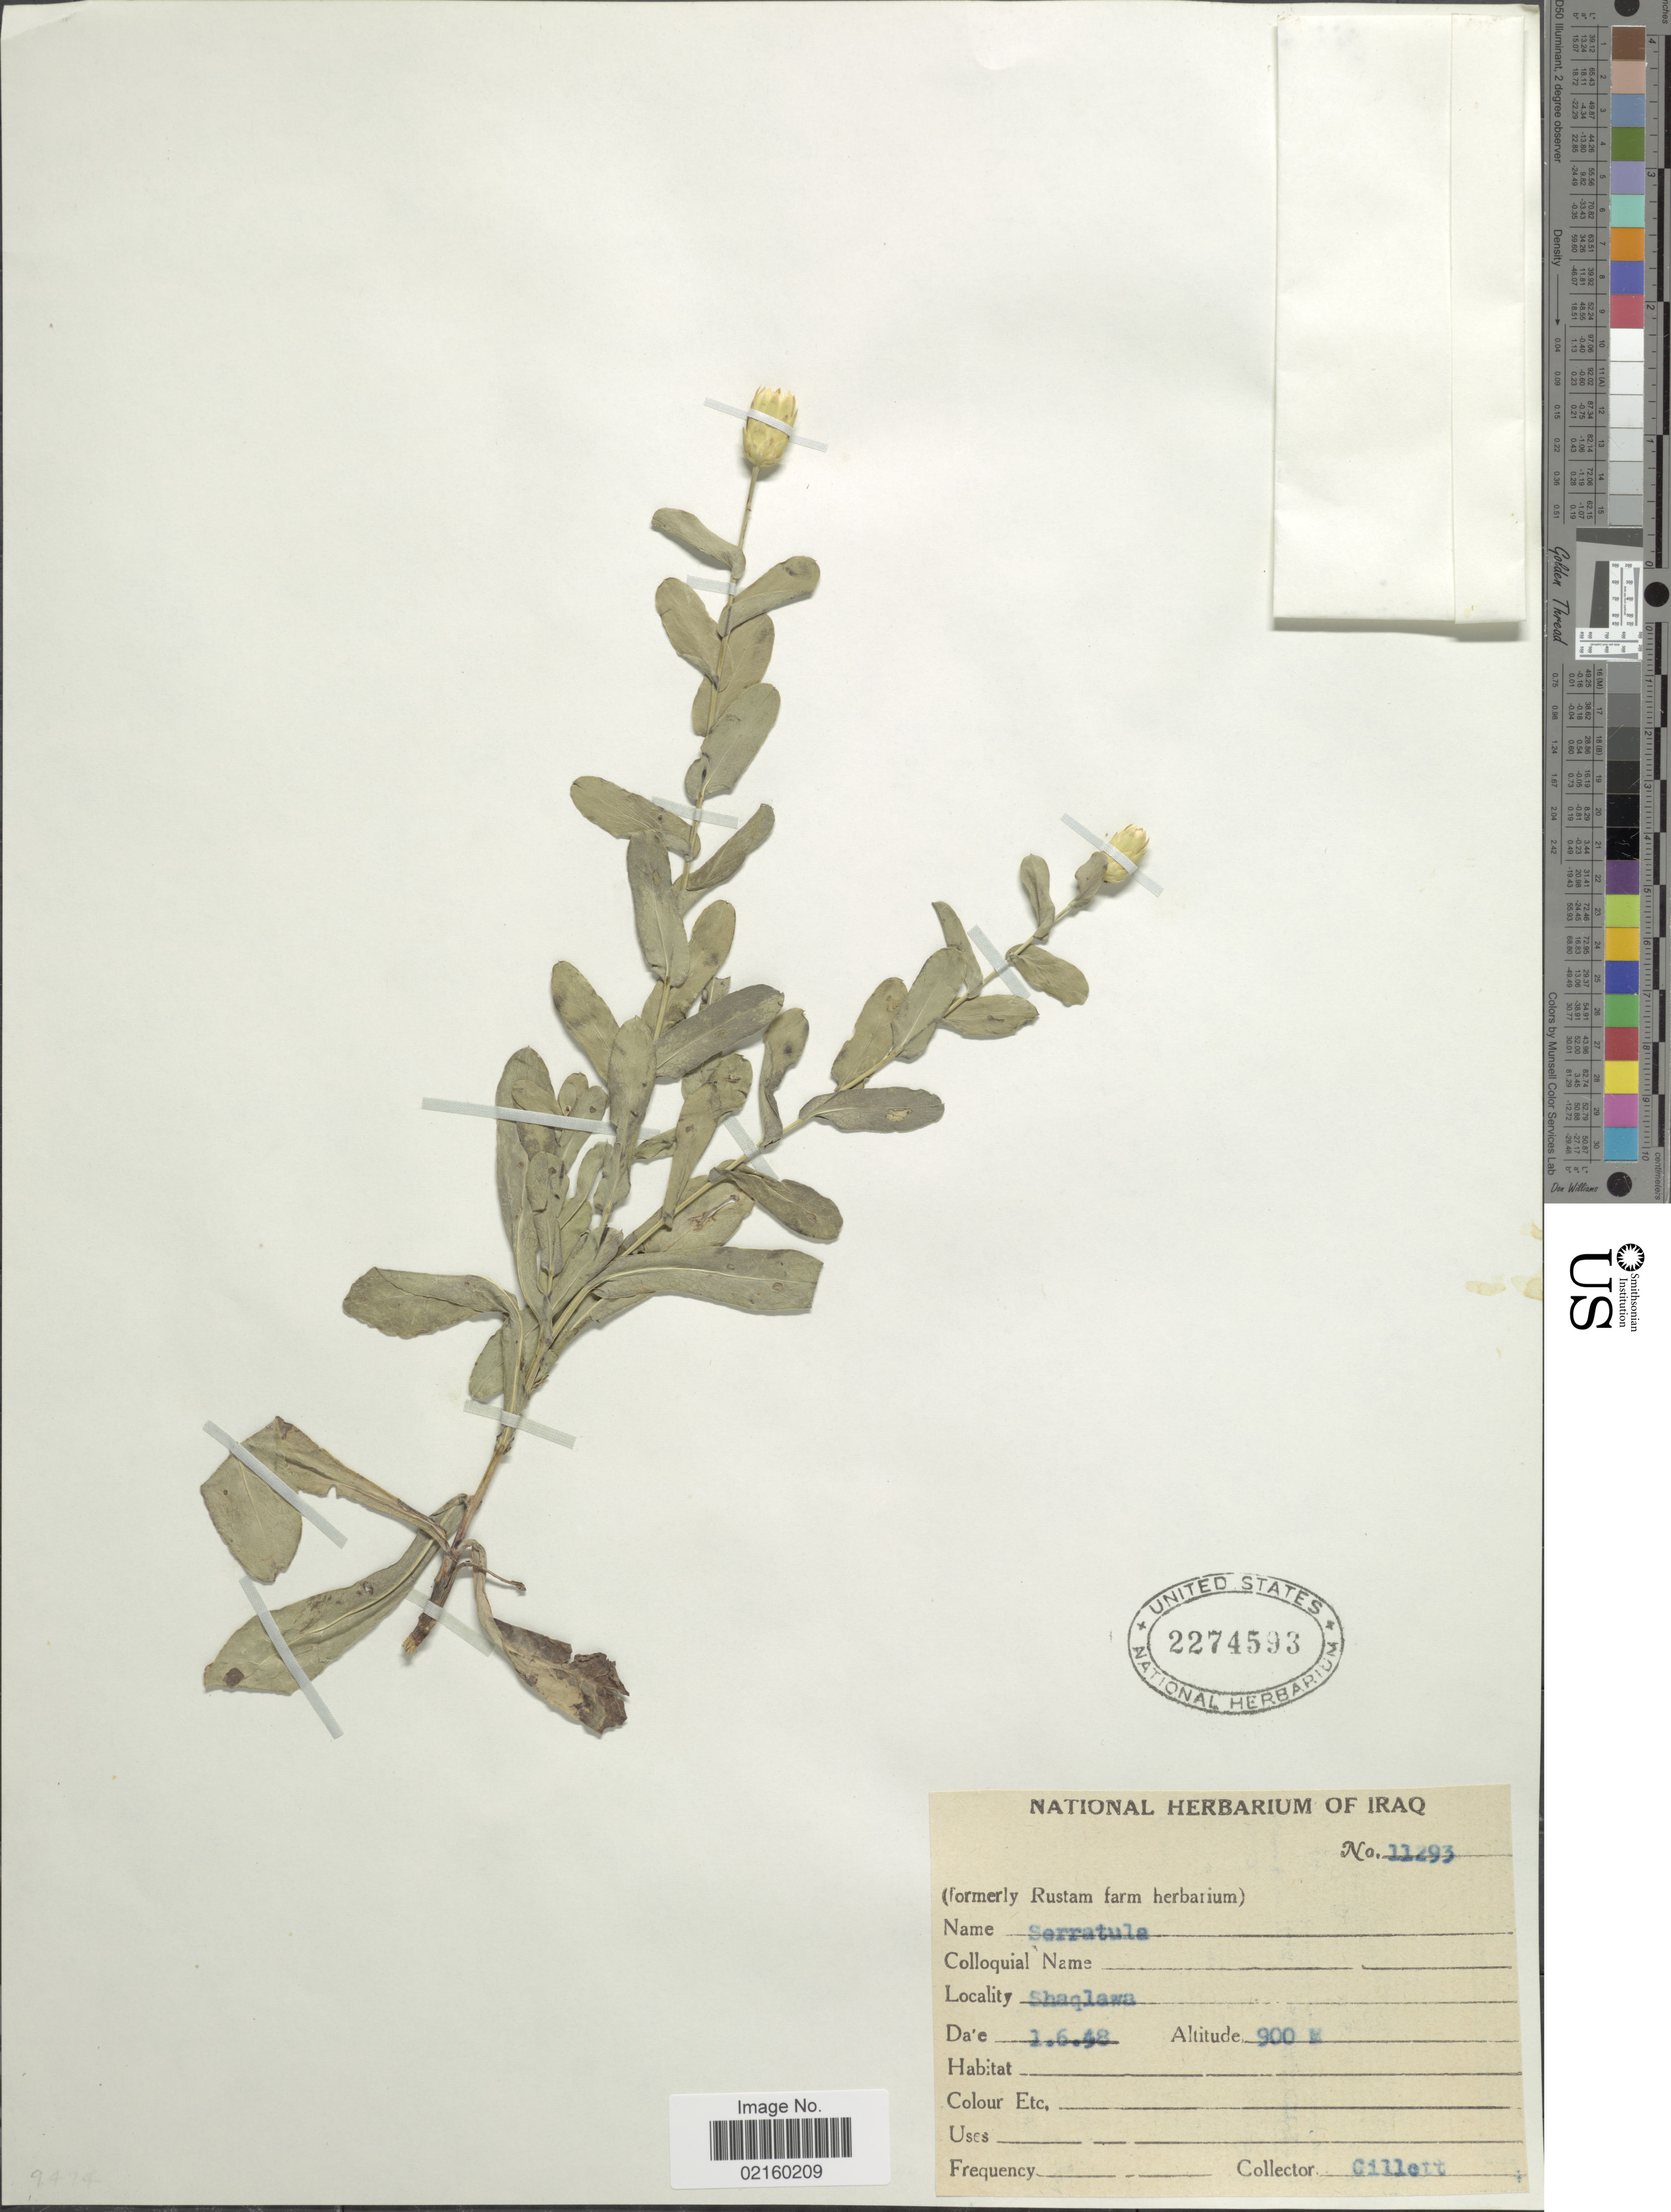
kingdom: Plantae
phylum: Tracheophyta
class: Magnoliopsida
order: Asterales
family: Asteraceae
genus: Serratula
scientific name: Serratula cerinthefolia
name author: Sibth. & Sm.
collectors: Gillett, --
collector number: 11293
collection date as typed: Transcribed d/m/y: 1/6/48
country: Iraq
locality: Shaqlawa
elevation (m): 900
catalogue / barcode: US 2274593